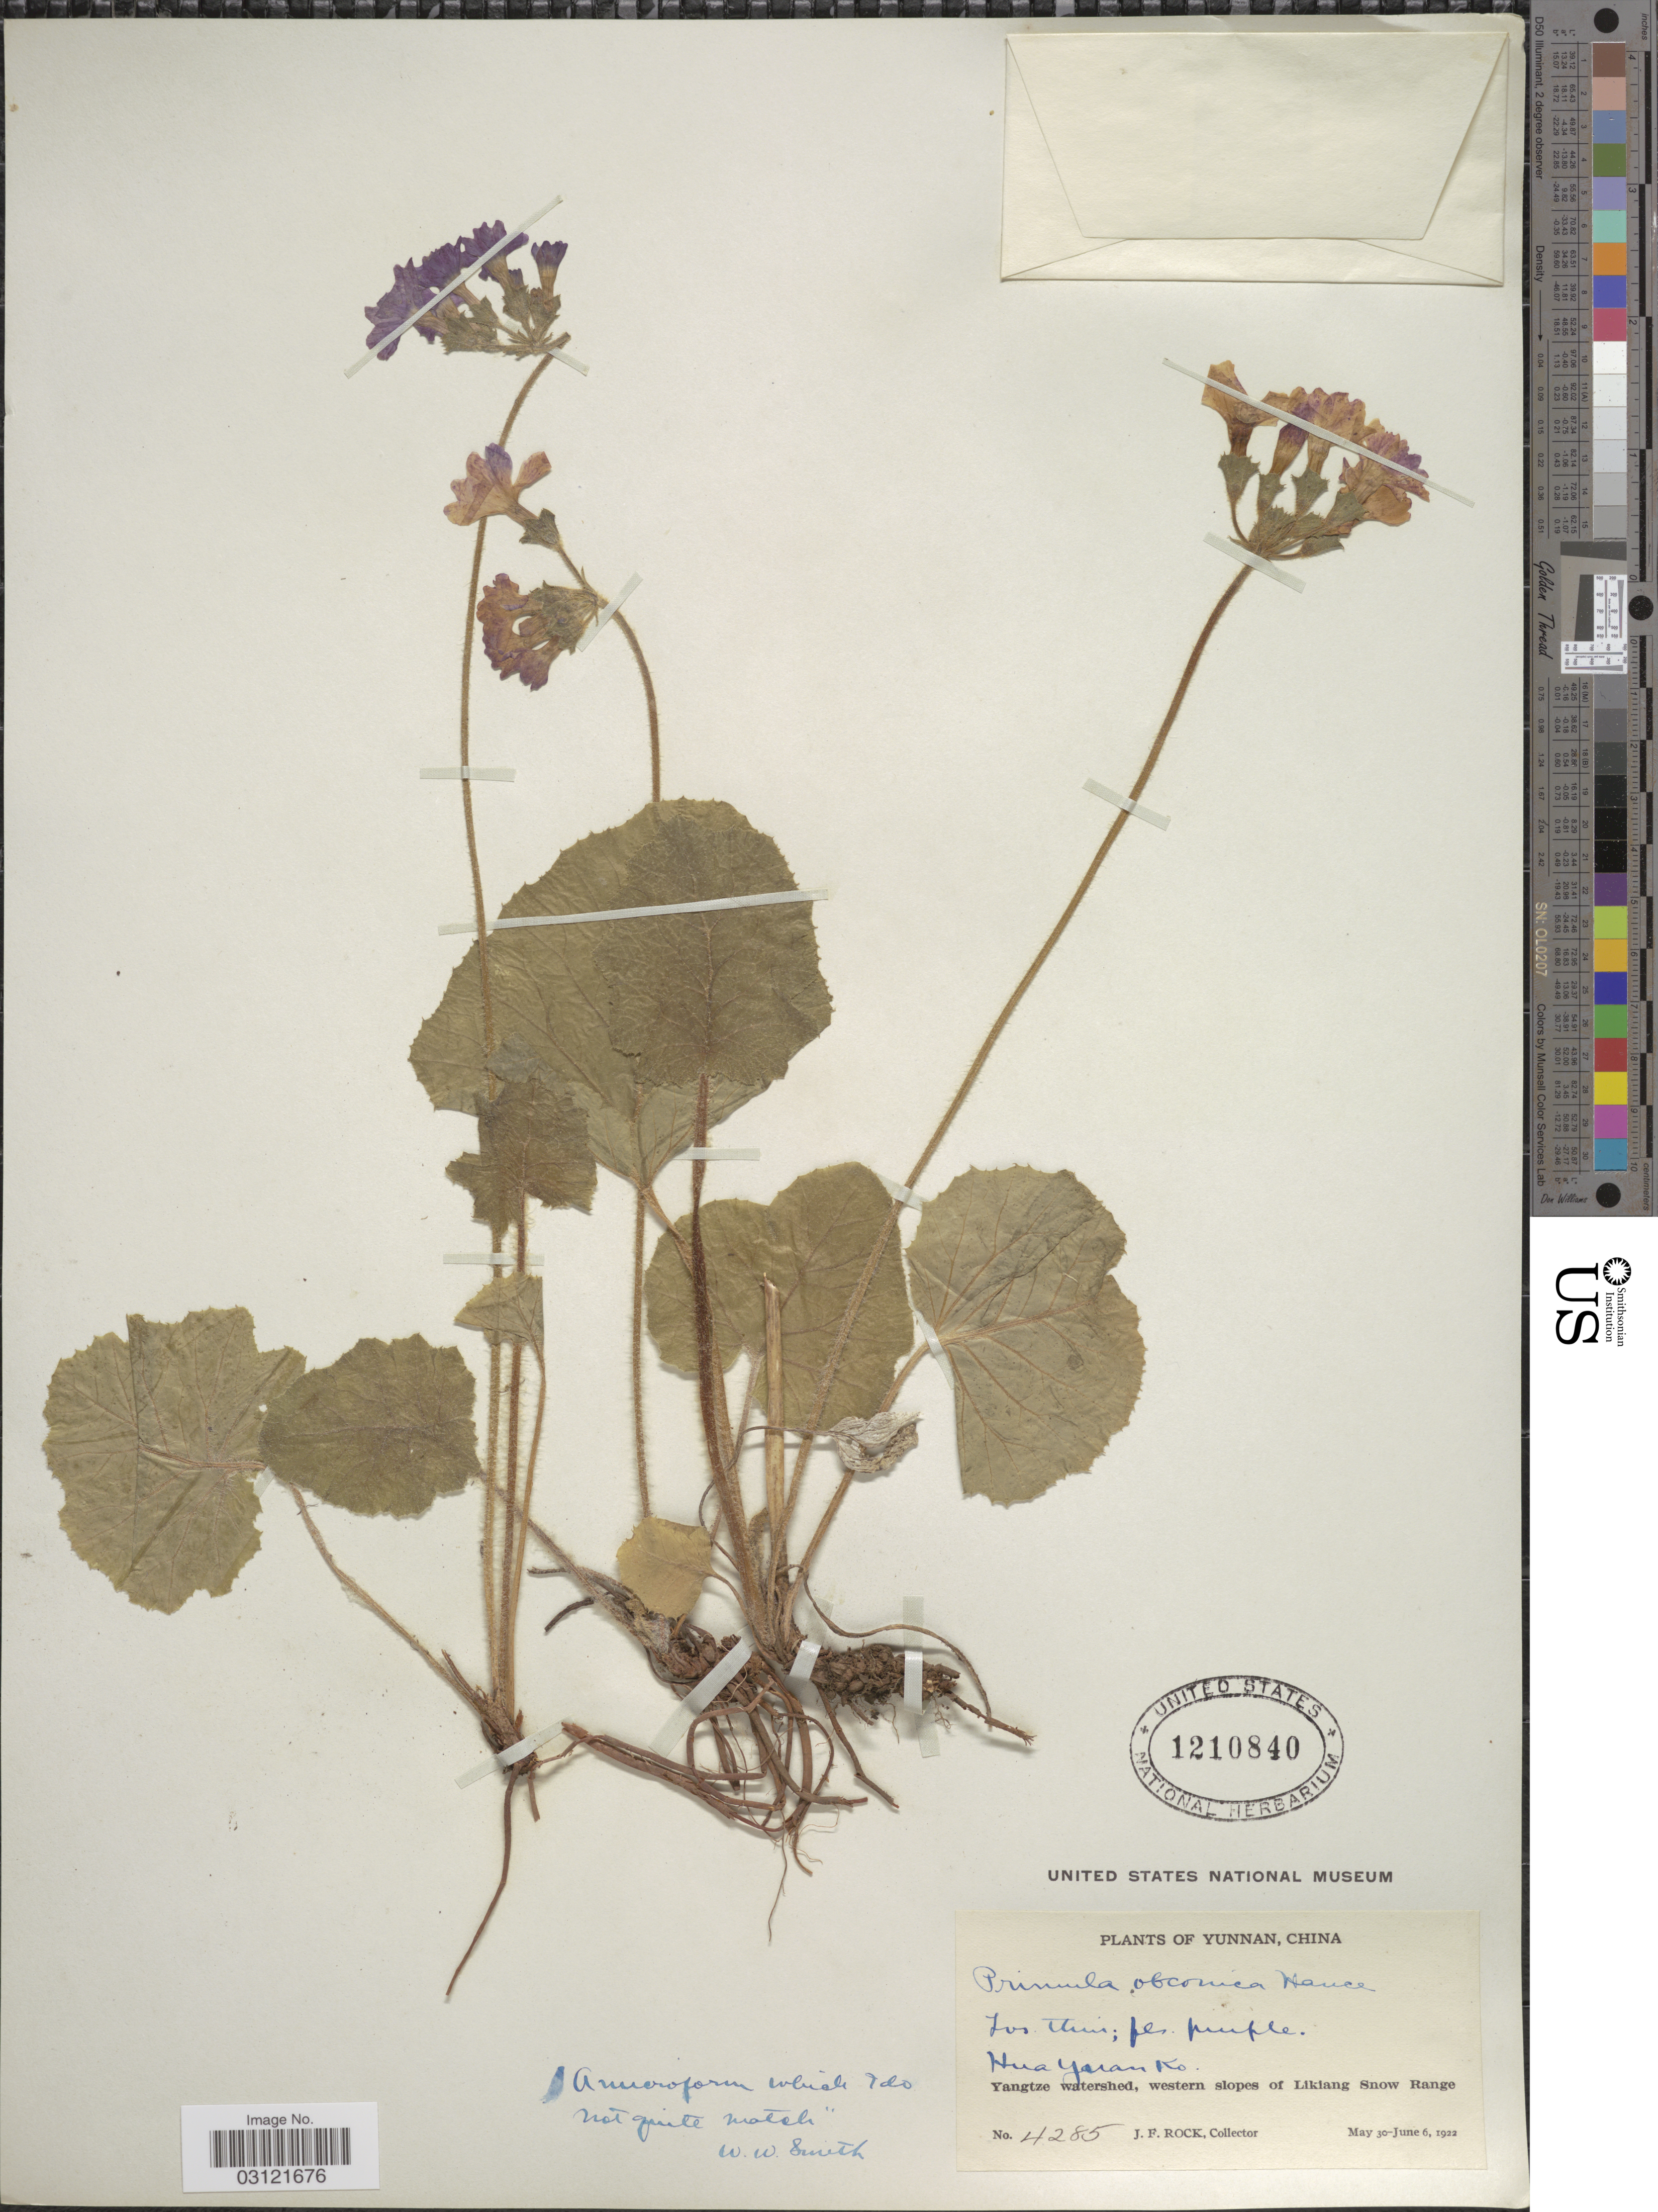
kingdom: Plantae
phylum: Tracheophyta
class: Magnoliopsida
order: Ericales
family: Primulaceae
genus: Primula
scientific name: Primula obconica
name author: Hance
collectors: J. Rock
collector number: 4285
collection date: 1922-05-30/1922-06-06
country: China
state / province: Yunnan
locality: Hua Yaran Ko, Yangtze watershed, western slopes of Likiang Snow Range.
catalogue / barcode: US 1210840